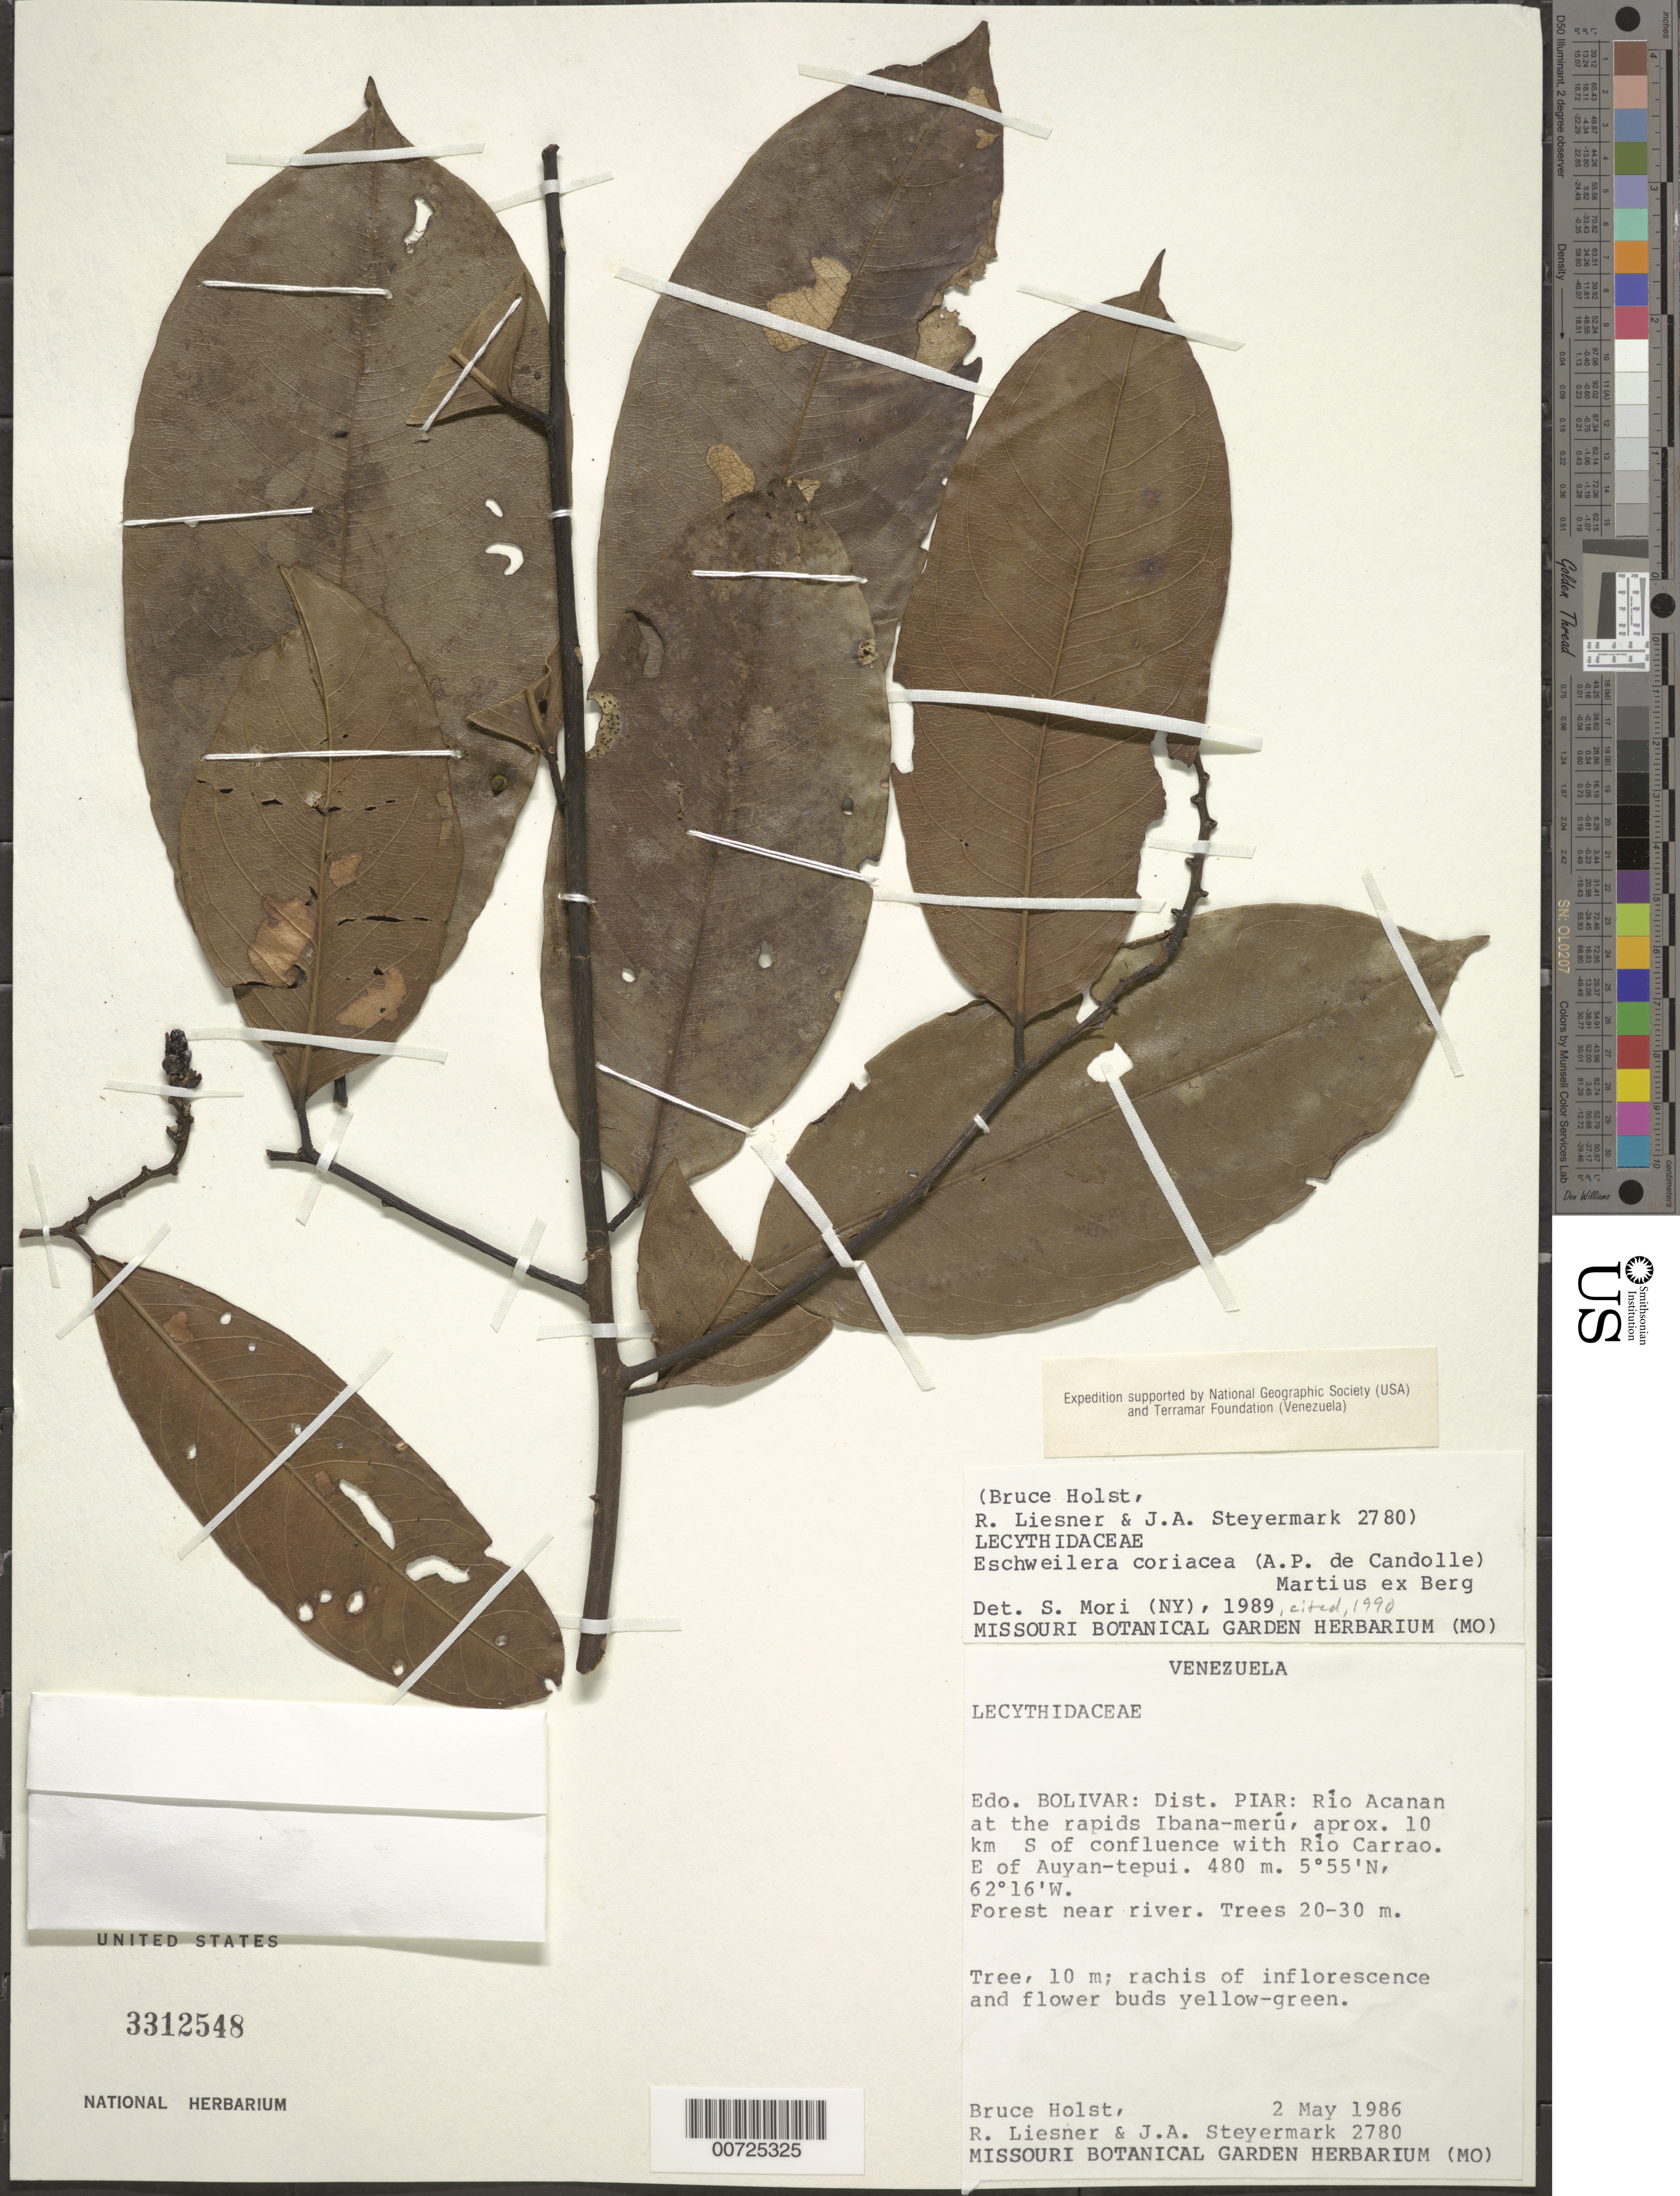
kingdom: Plantae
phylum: Tracheophyta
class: Magnoliopsida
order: Ericales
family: Lecythidaceae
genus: Eschweilera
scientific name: Eschweilera coriacea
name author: (DC.) S.A. Mori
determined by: Mori, Scott A.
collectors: B. Holst, R. L. Liesner & J. Steyermark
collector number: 2780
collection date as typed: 2-May-86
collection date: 1986-05-02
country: Venezuela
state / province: Bolívar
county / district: Piar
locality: Río Acanan at rapids Ibana-meru, 10 km S of confluence with Río Carrao, E of Auyan-tepuí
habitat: Forest near river, trees 20-30 m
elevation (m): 480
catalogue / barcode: US 3312548